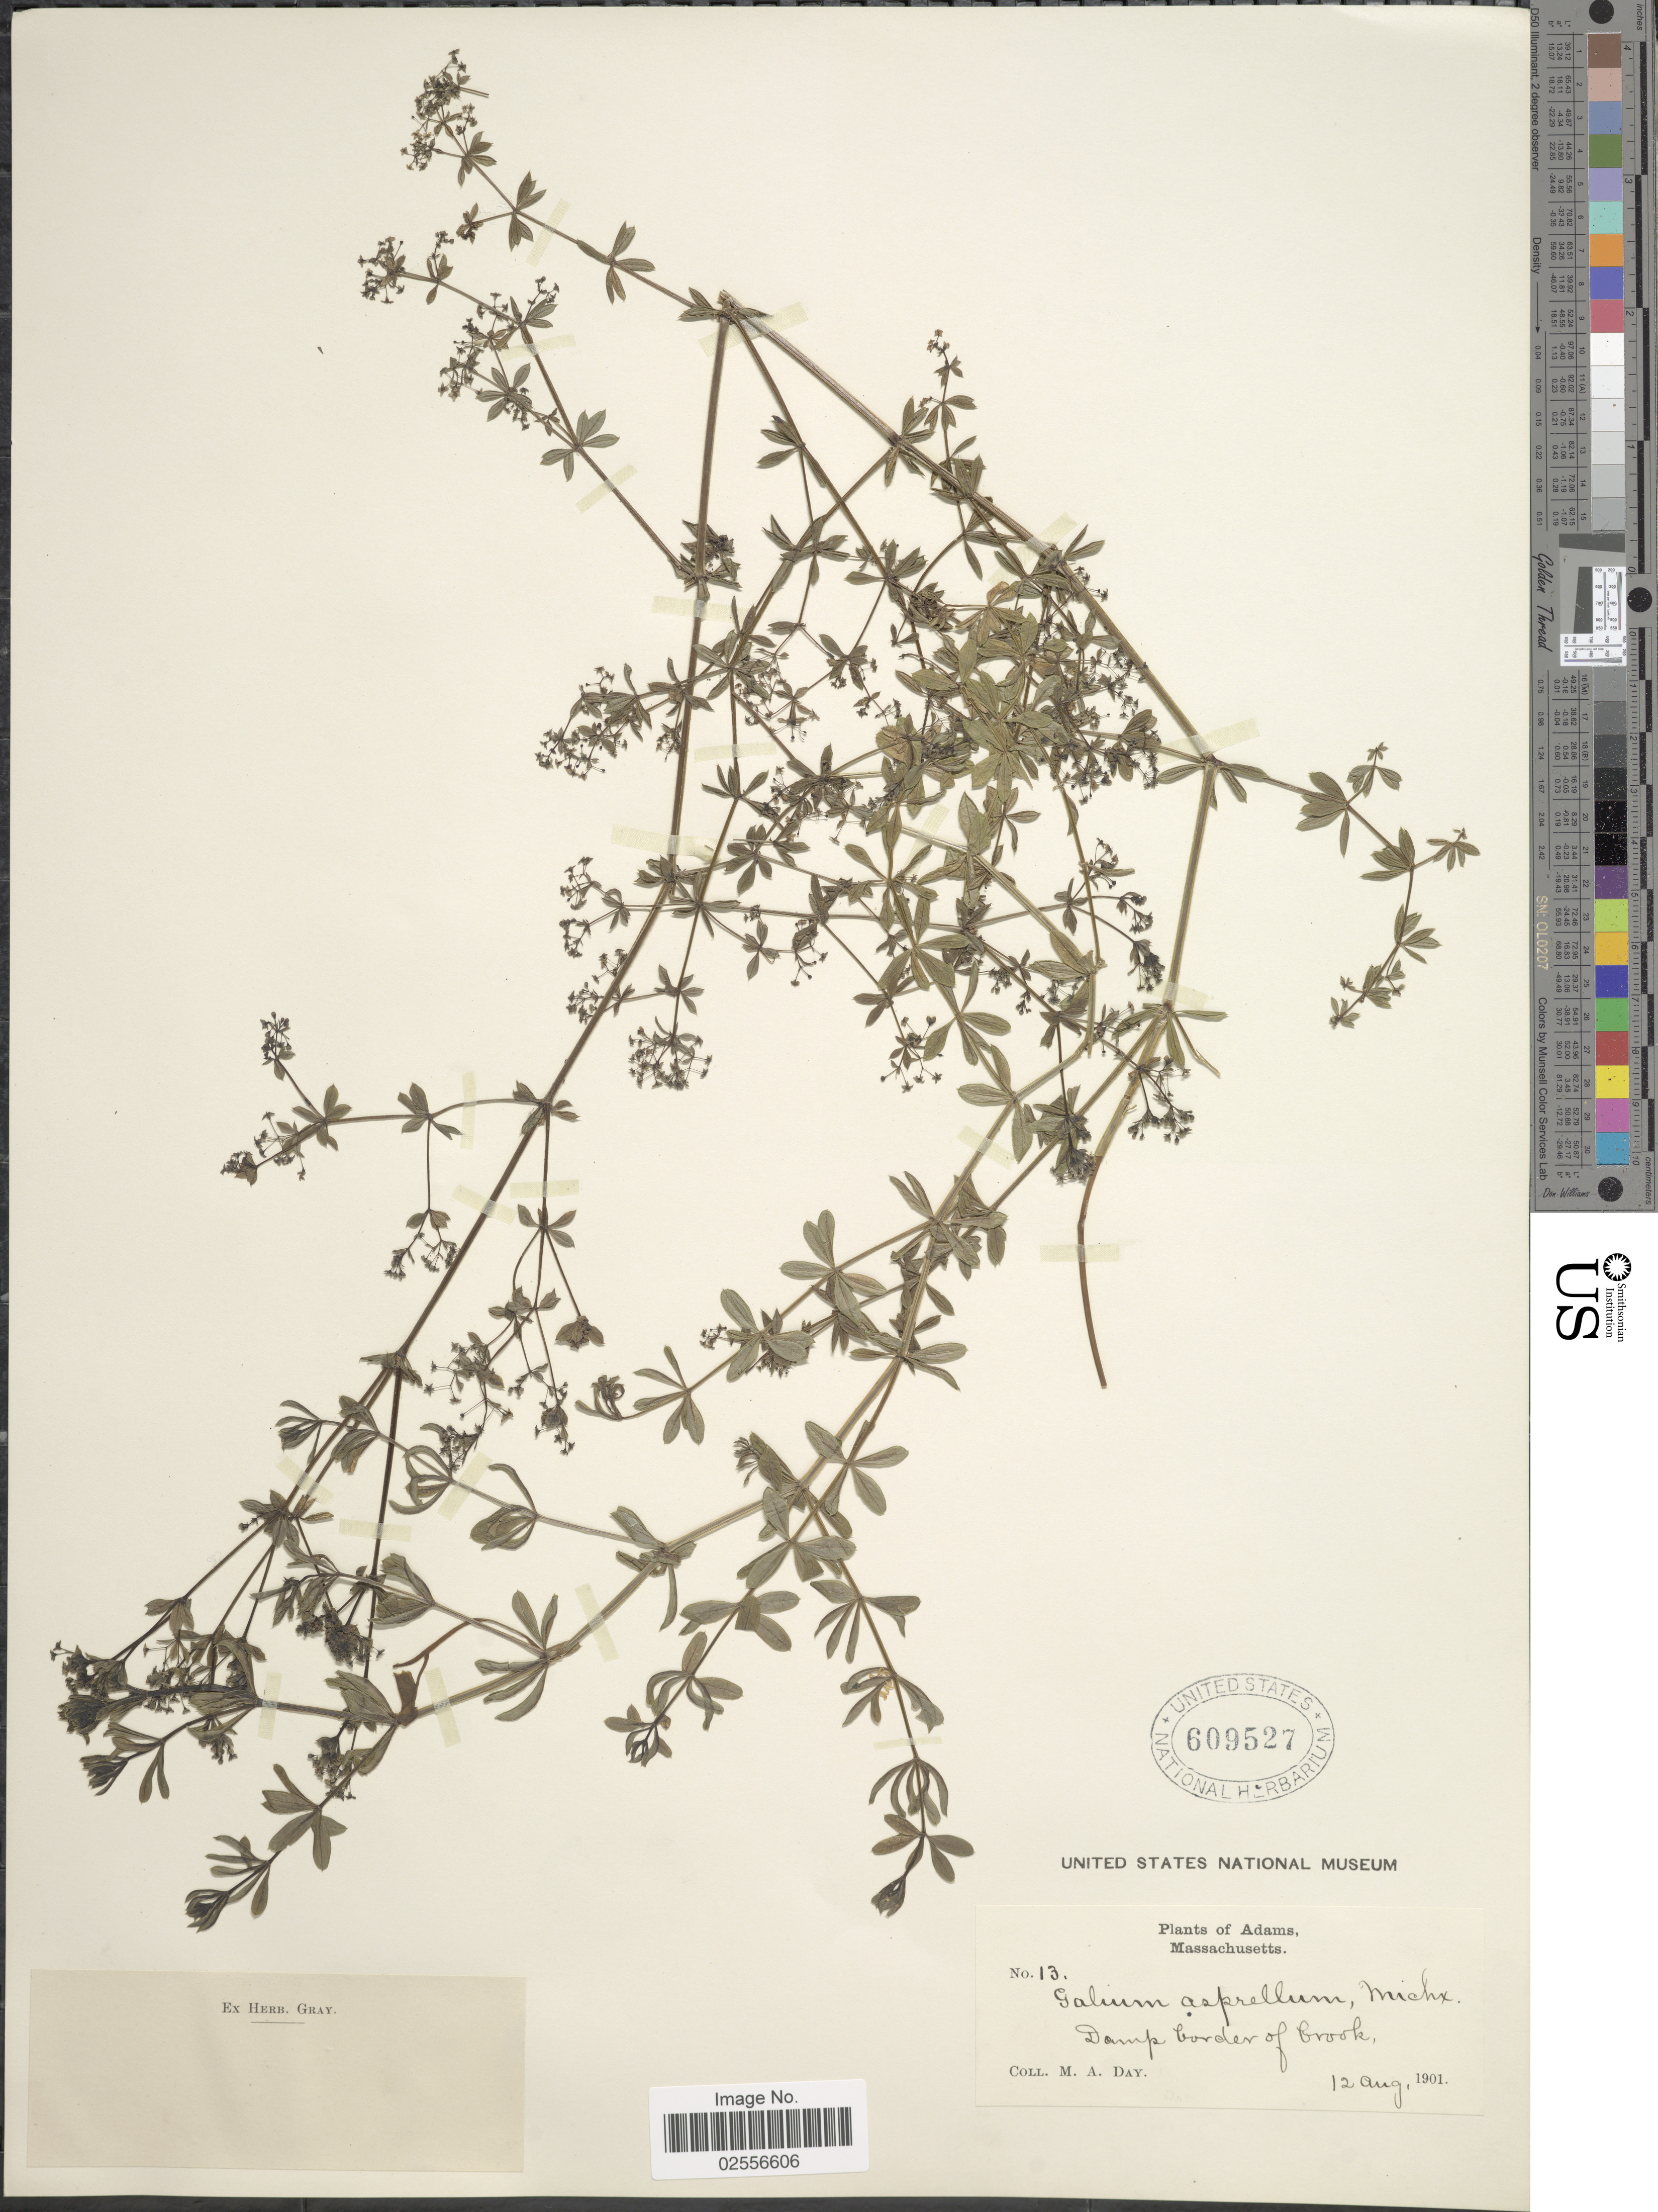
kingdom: Plantae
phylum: Tracheophyta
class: Magnoliopsida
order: Gentianales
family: Rubiaceae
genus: Galium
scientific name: Galium asprellum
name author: Michx.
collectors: M. Day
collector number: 13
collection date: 1901-08-12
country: United States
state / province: Massachusetts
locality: Adams, Damp border of Crook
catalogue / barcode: US 609527